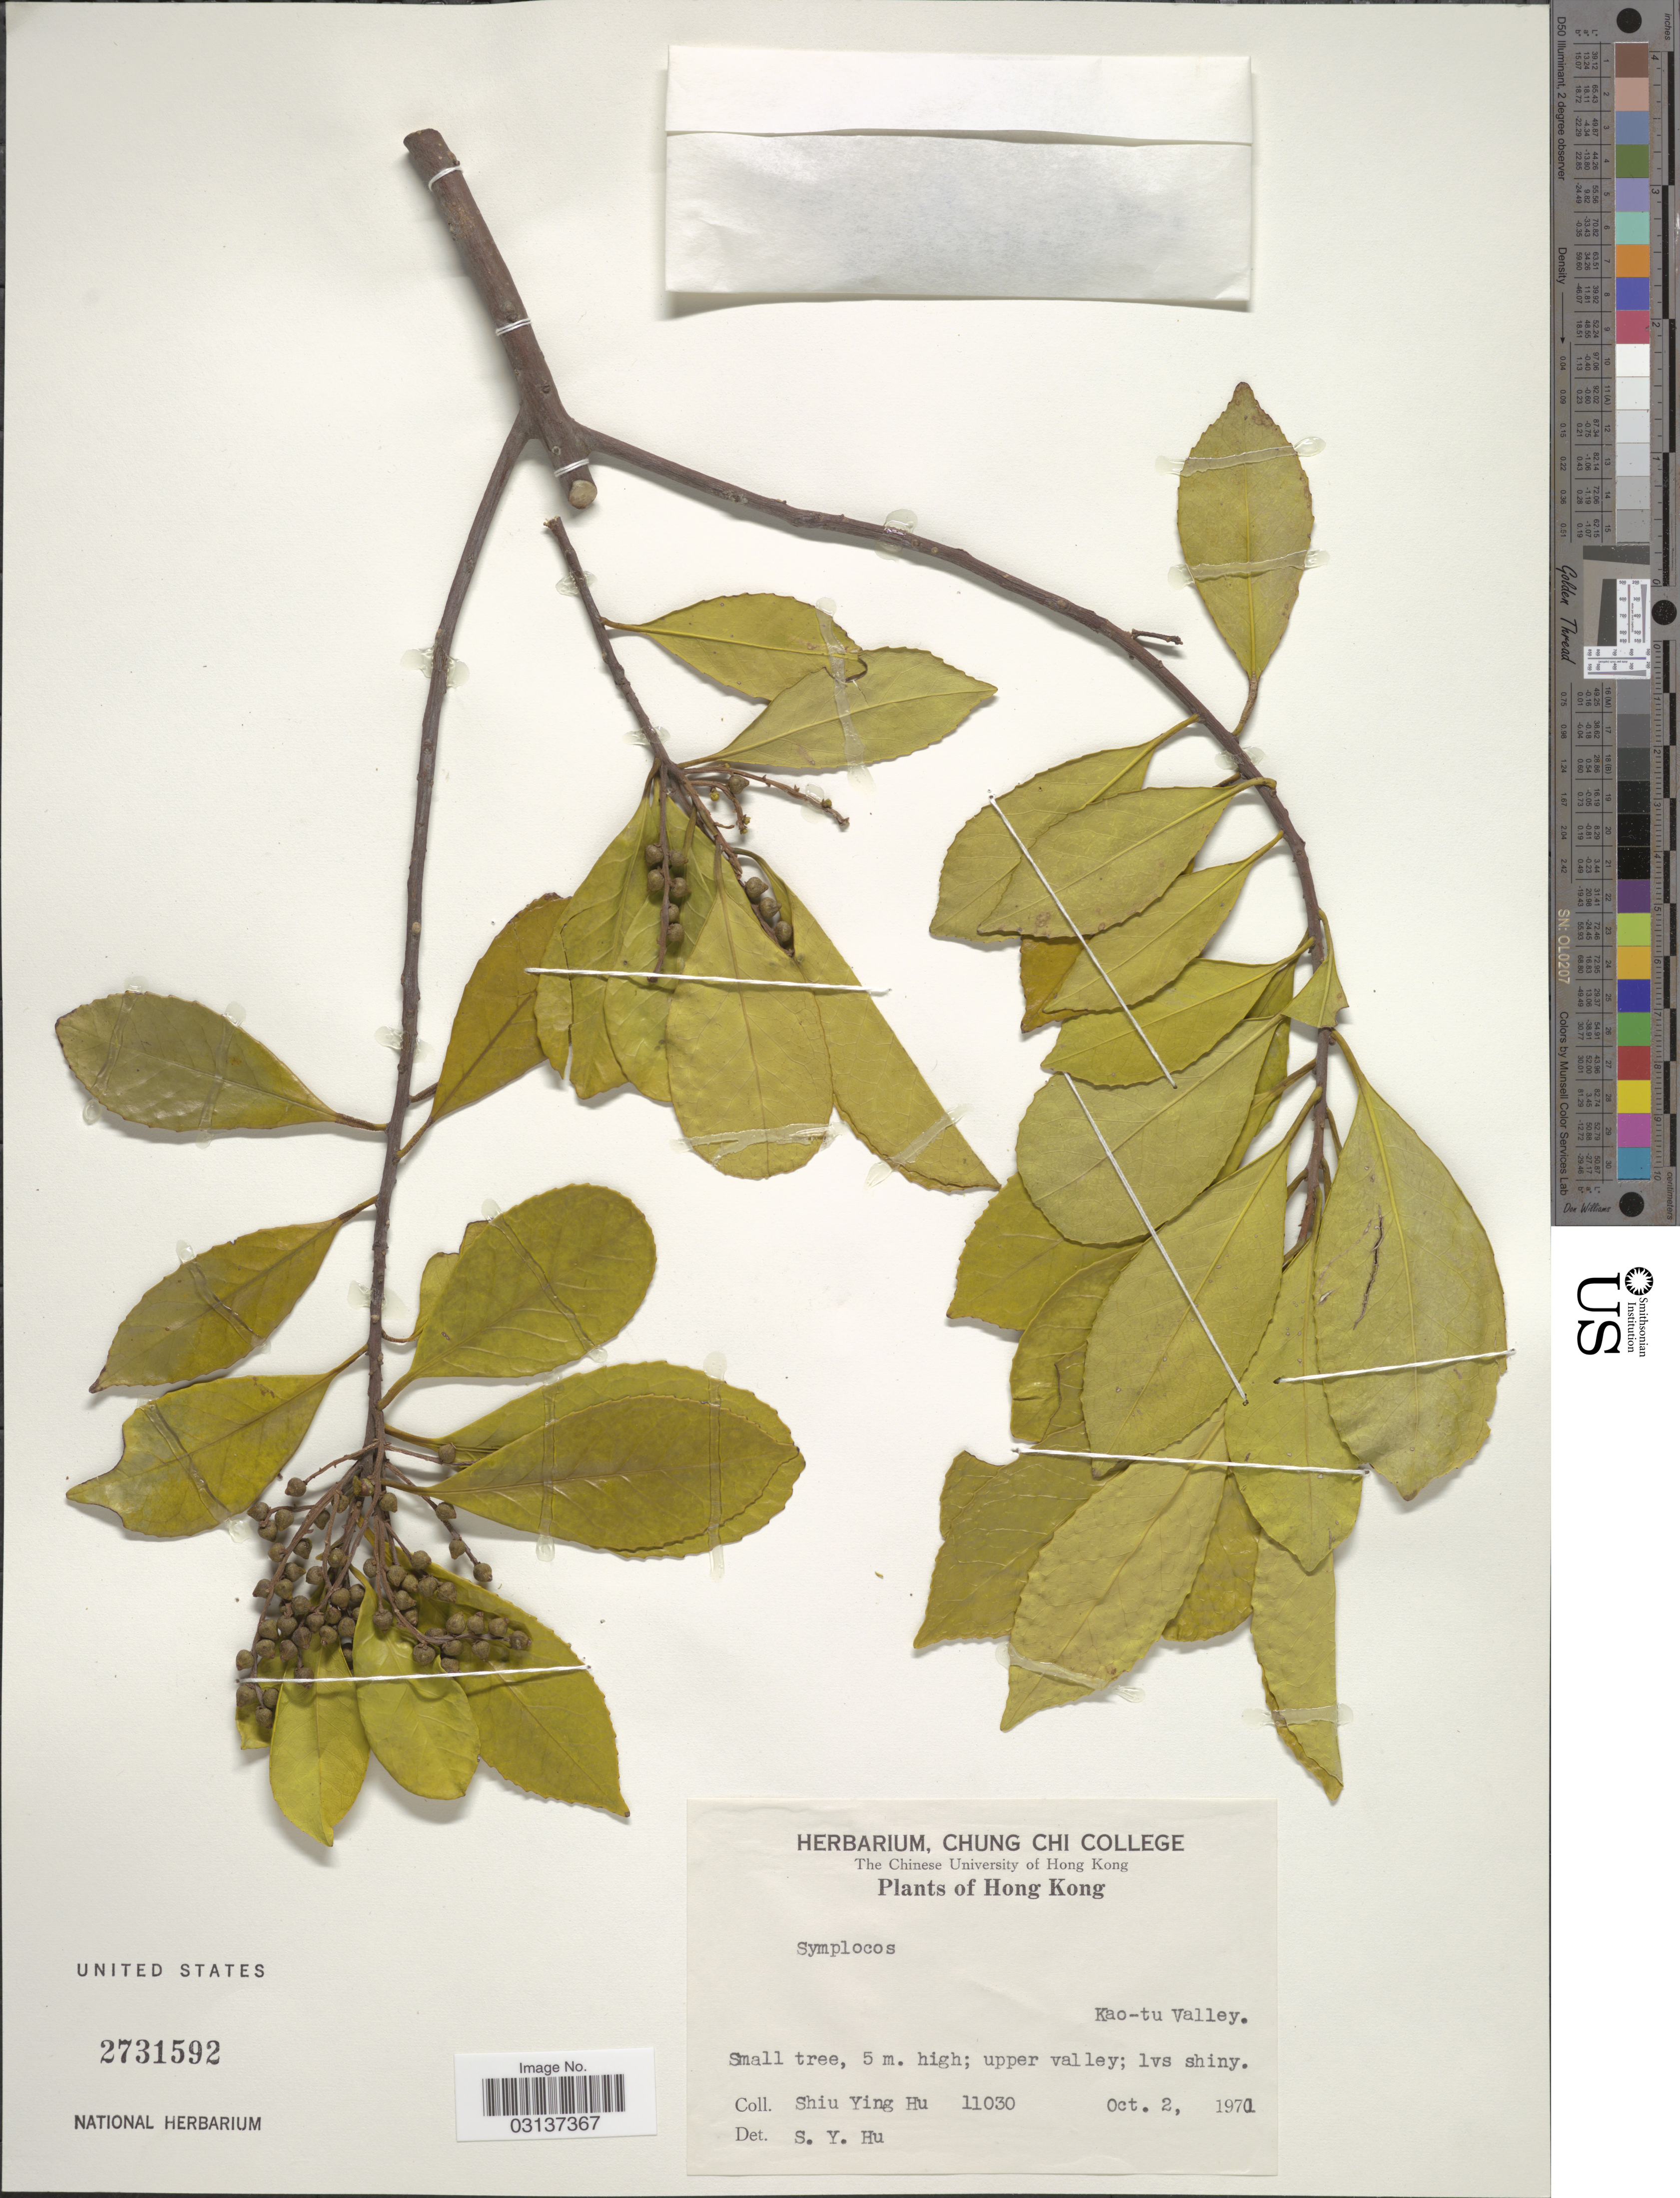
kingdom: Plantae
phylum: Tracheophyta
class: Magnoliopsida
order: Ericales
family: Symplocaceae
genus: Symplocos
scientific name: Symplocos sp.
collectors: S. Y. Hu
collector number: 11030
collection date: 1971-10-02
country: China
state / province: Hong Kong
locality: Kao-tu Valley.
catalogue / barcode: US 2731592